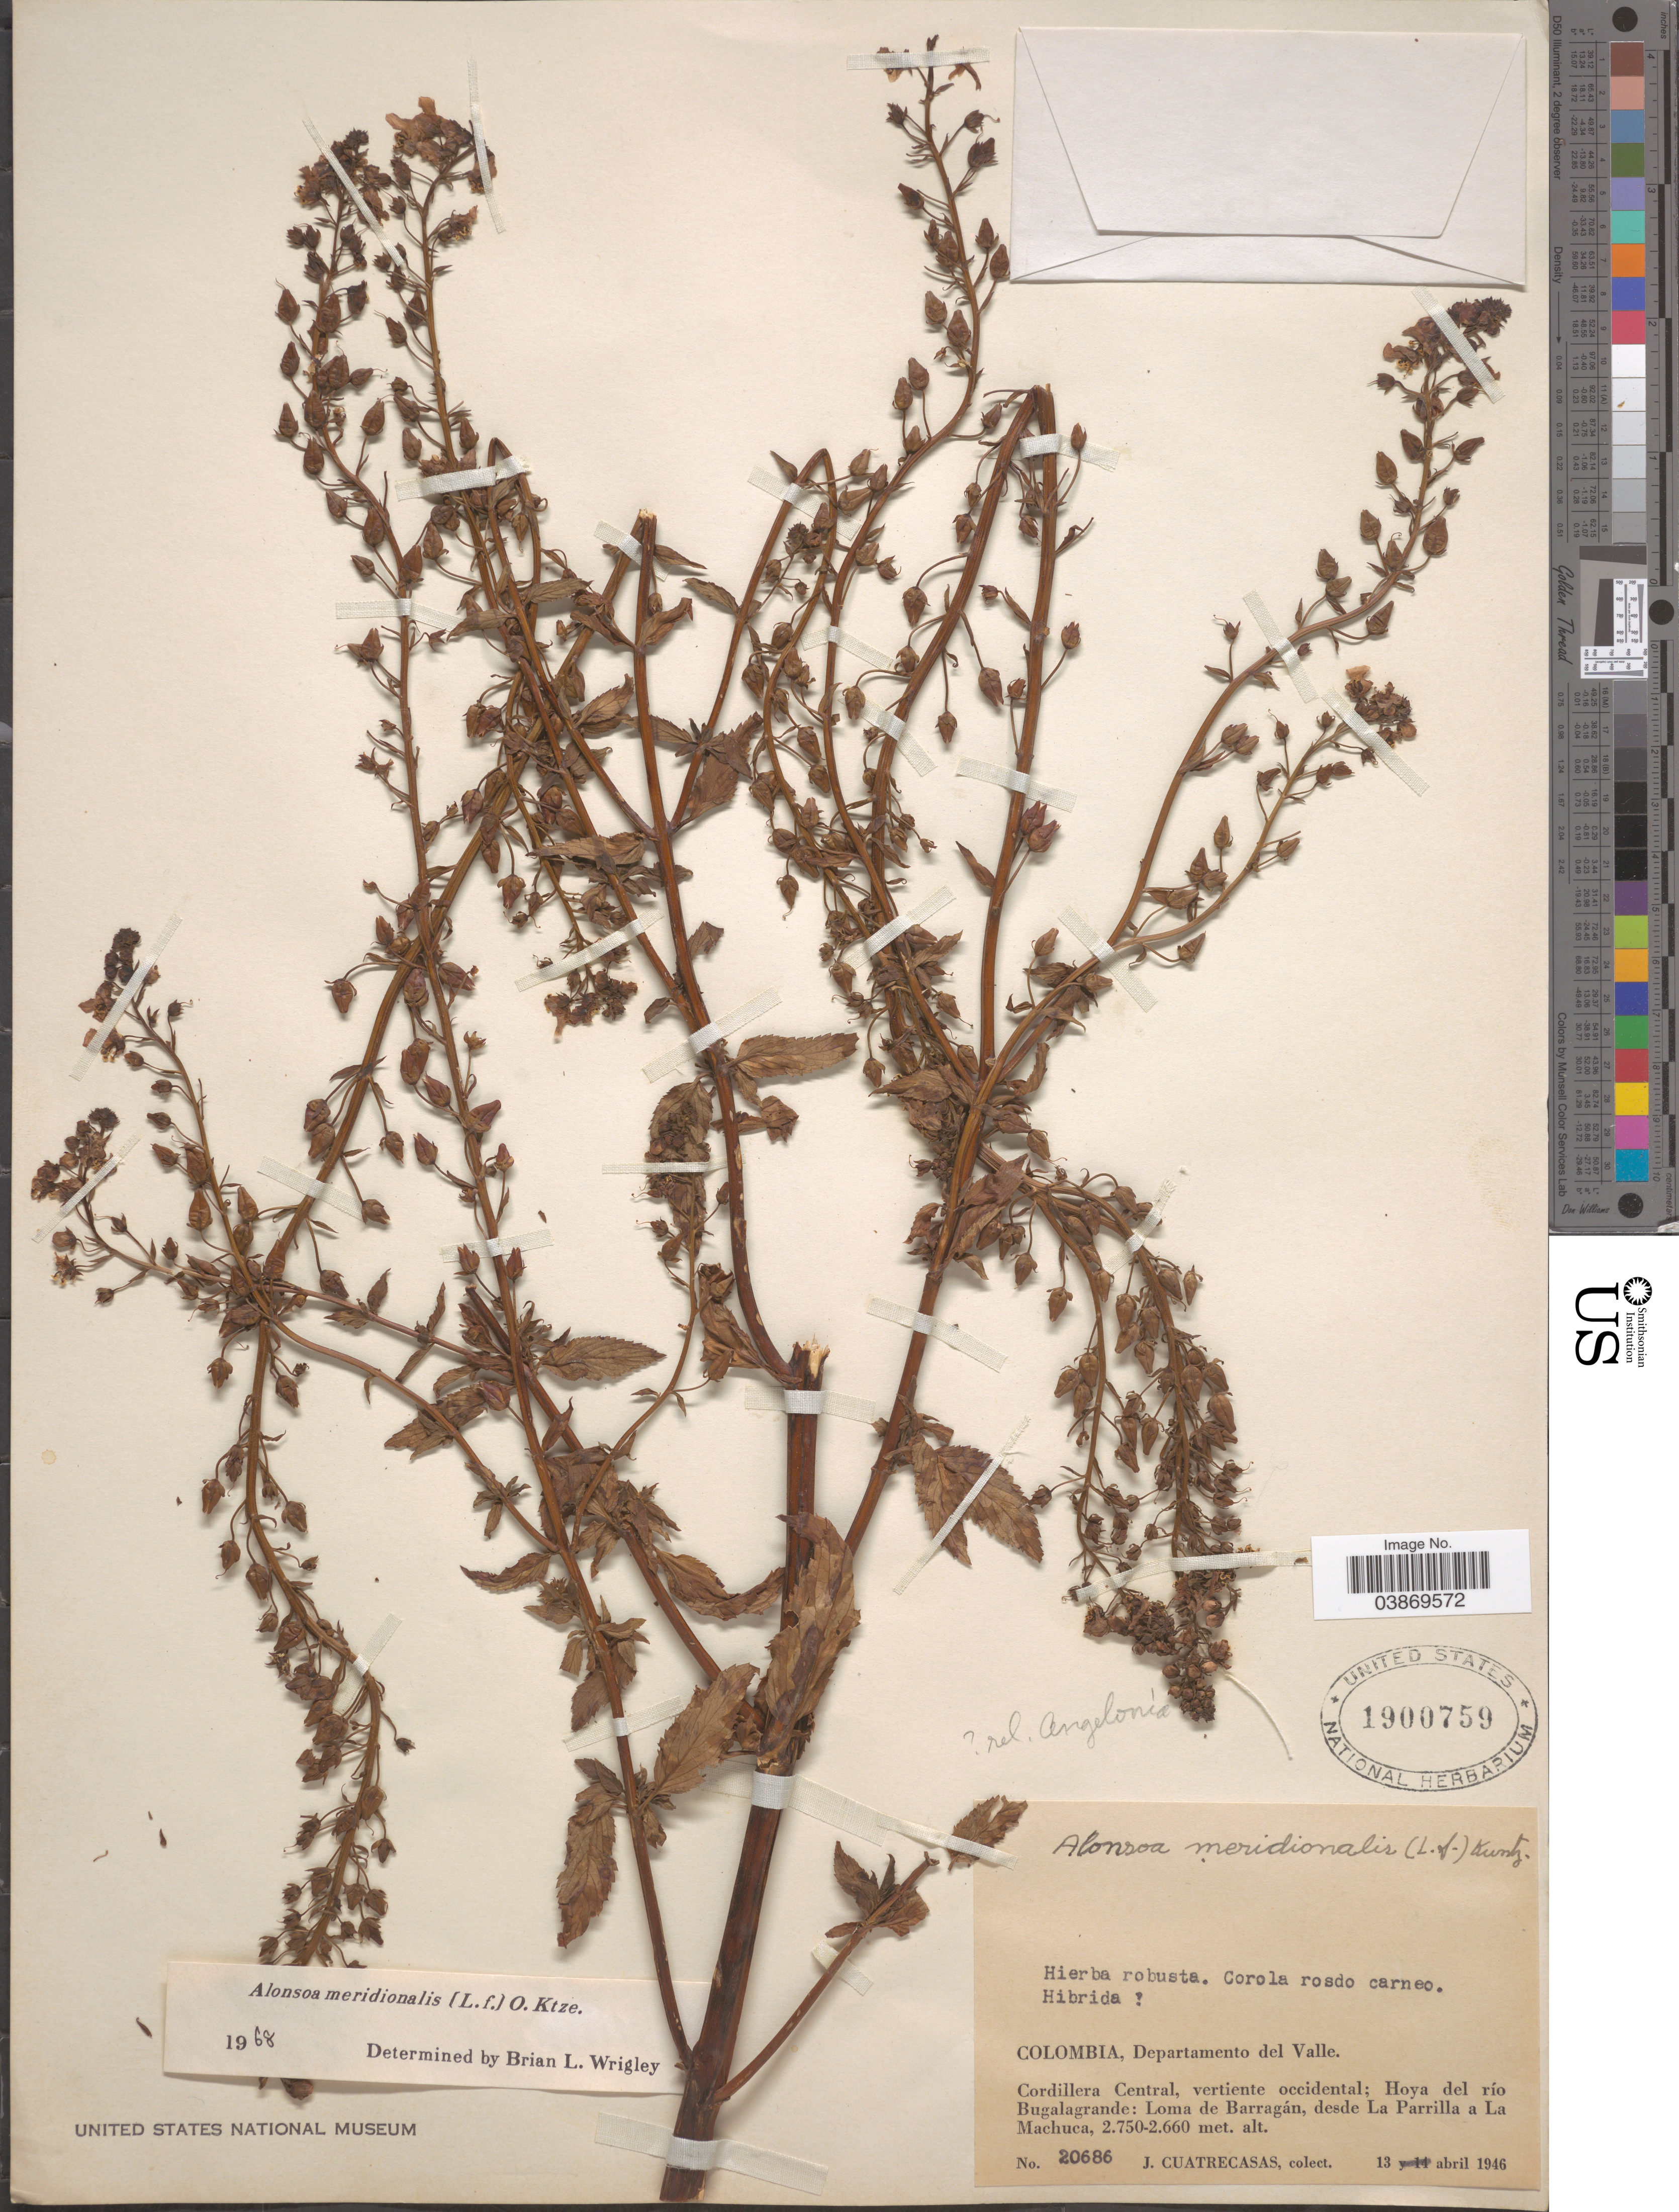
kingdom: Plantae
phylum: Tracheophyta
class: Magnoliopsida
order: Lamiales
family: Scrophulariaceae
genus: Alonsoa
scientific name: Alonsoa meridionalis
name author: (L. f.) Kuntze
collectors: J. Cuatrecasas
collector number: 20686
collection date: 1946-04-13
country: Colombia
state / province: Valle del Cauca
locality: Departamento del Valle. Cordillera Central, vertiente occidental; Hoya del río Bugalagrande: Loma de Barragán, desde La Parrilla a La Machuca.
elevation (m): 2660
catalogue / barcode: US 1900759